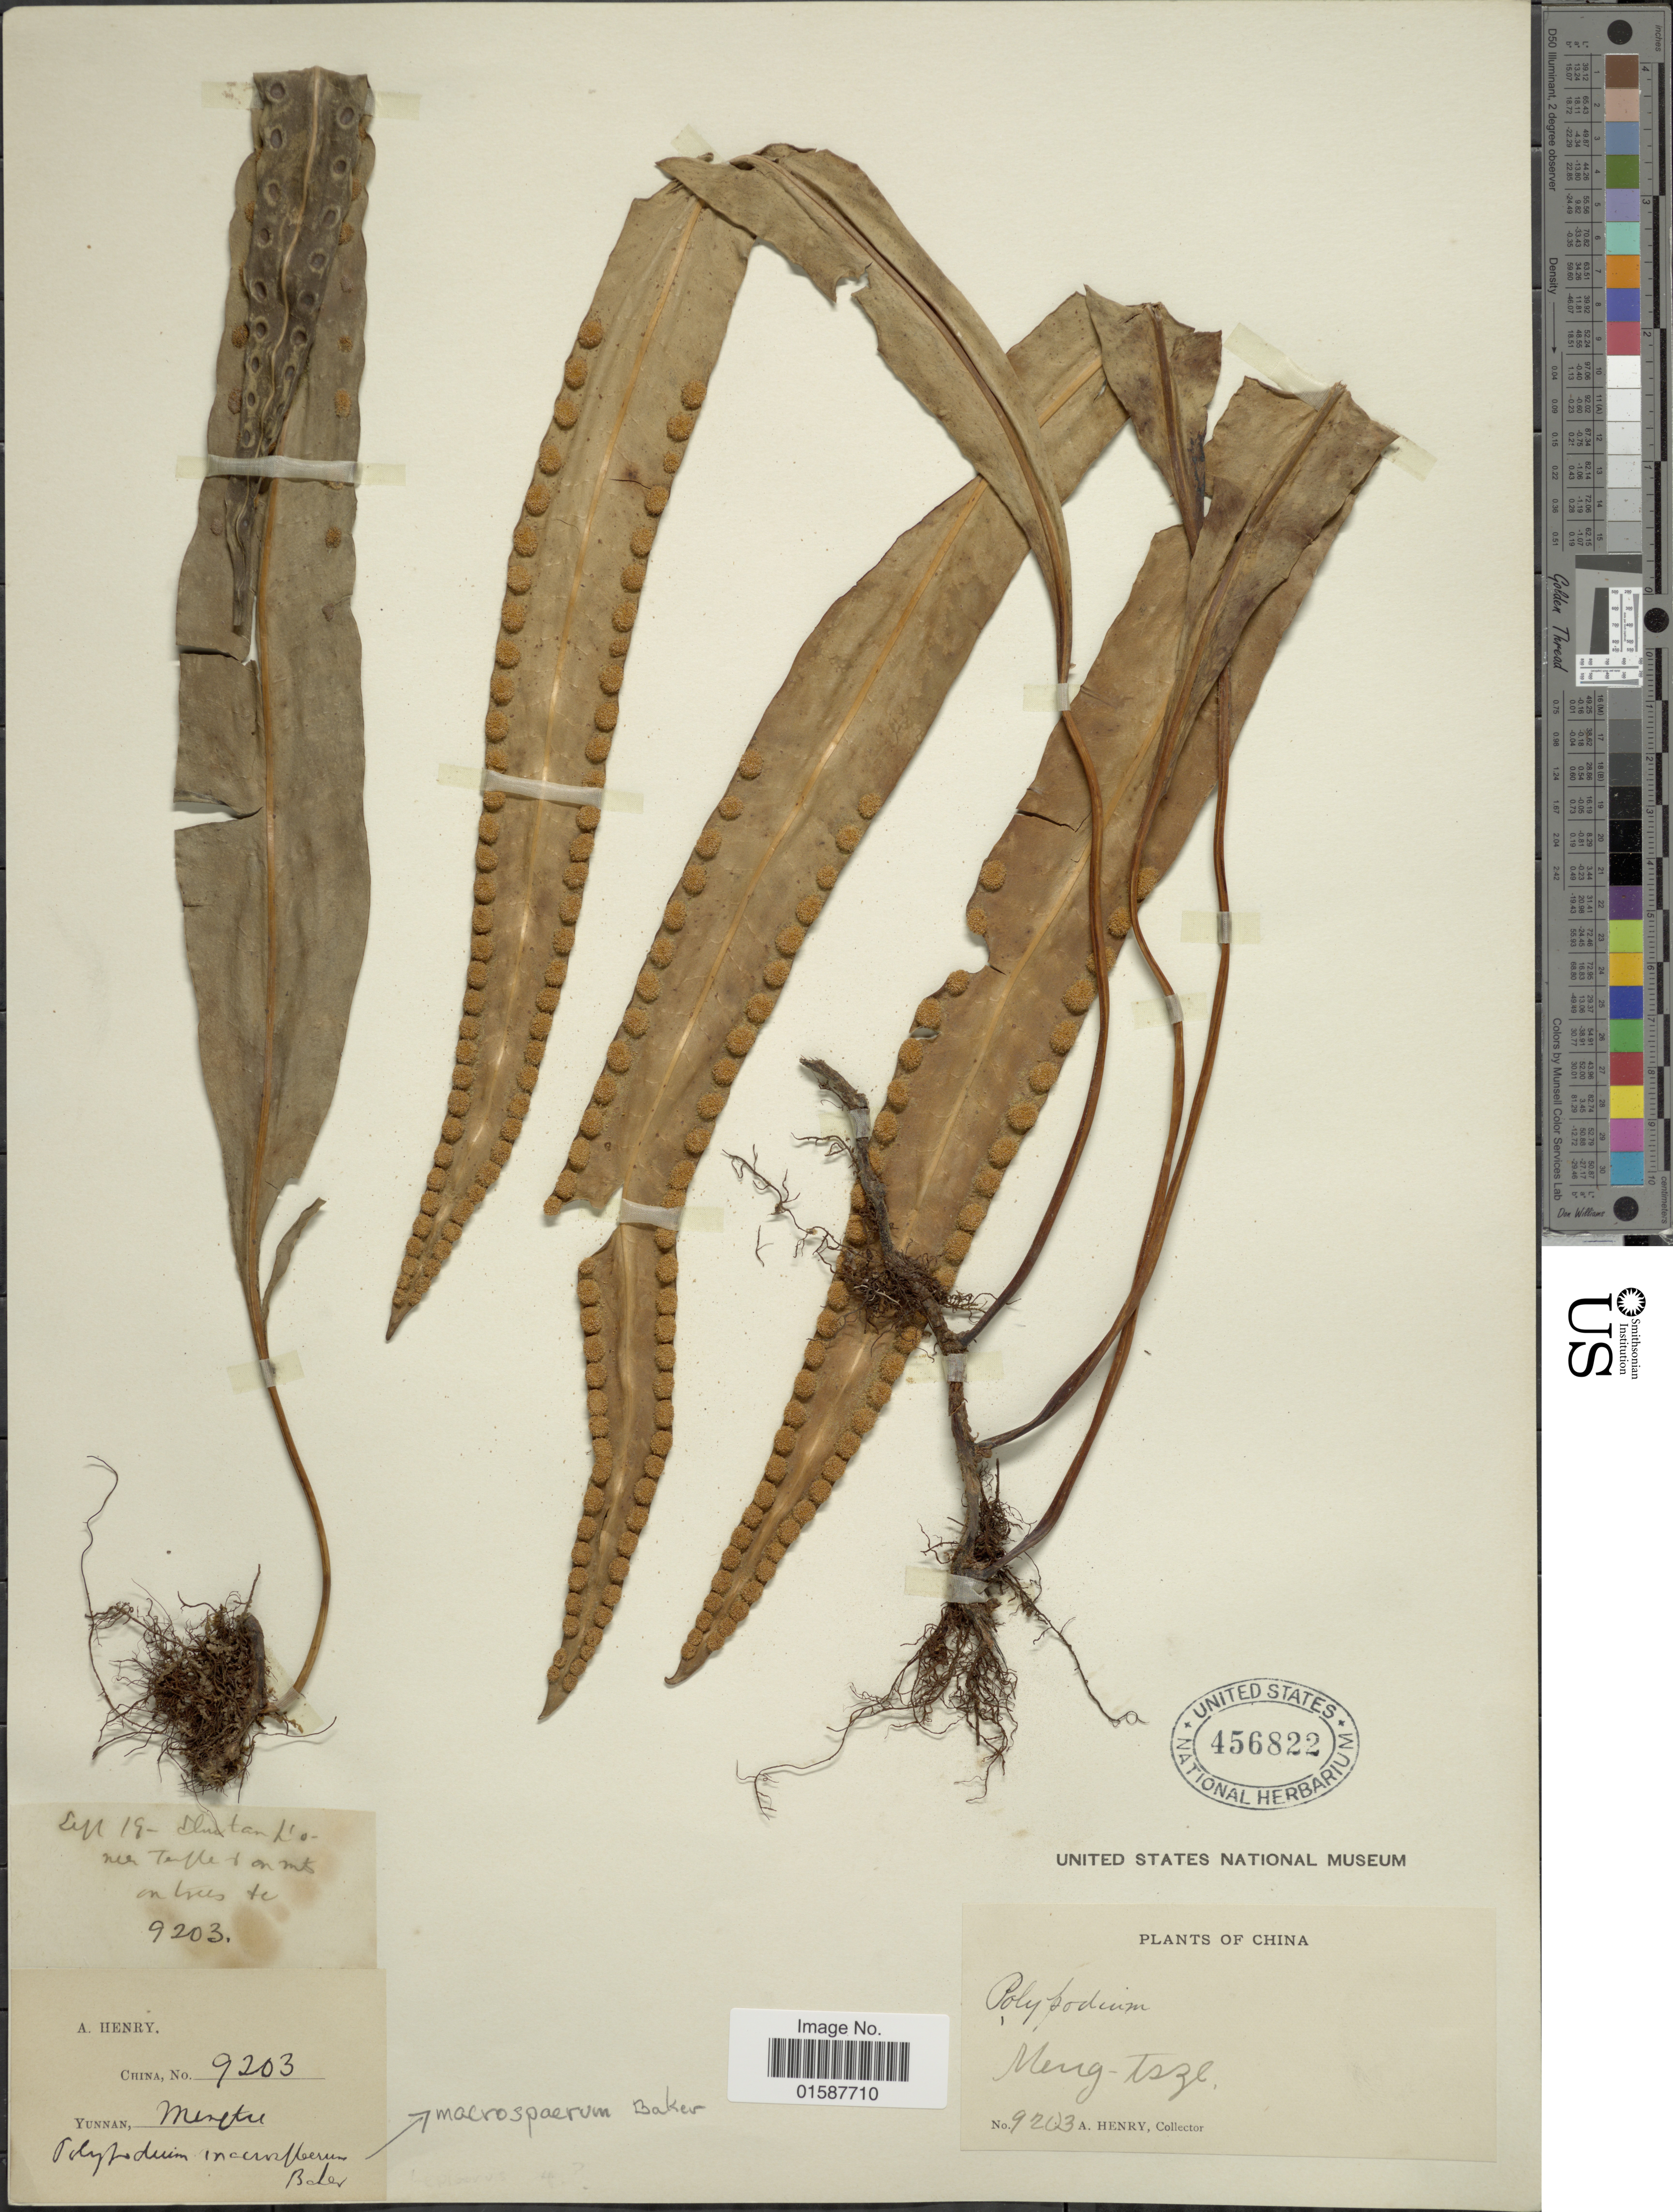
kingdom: Plantae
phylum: Tracheophyta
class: Polypodiopsida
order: Polypodiales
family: Polypodiaceae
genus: Lepisorus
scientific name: Lepisorus macrosphaerus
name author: (Baker) Ching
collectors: A. Henry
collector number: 9203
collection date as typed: Transcribed d/m/y: /9/19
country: China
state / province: Yunnan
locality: Yunnan, Mengtze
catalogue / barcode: US 456822